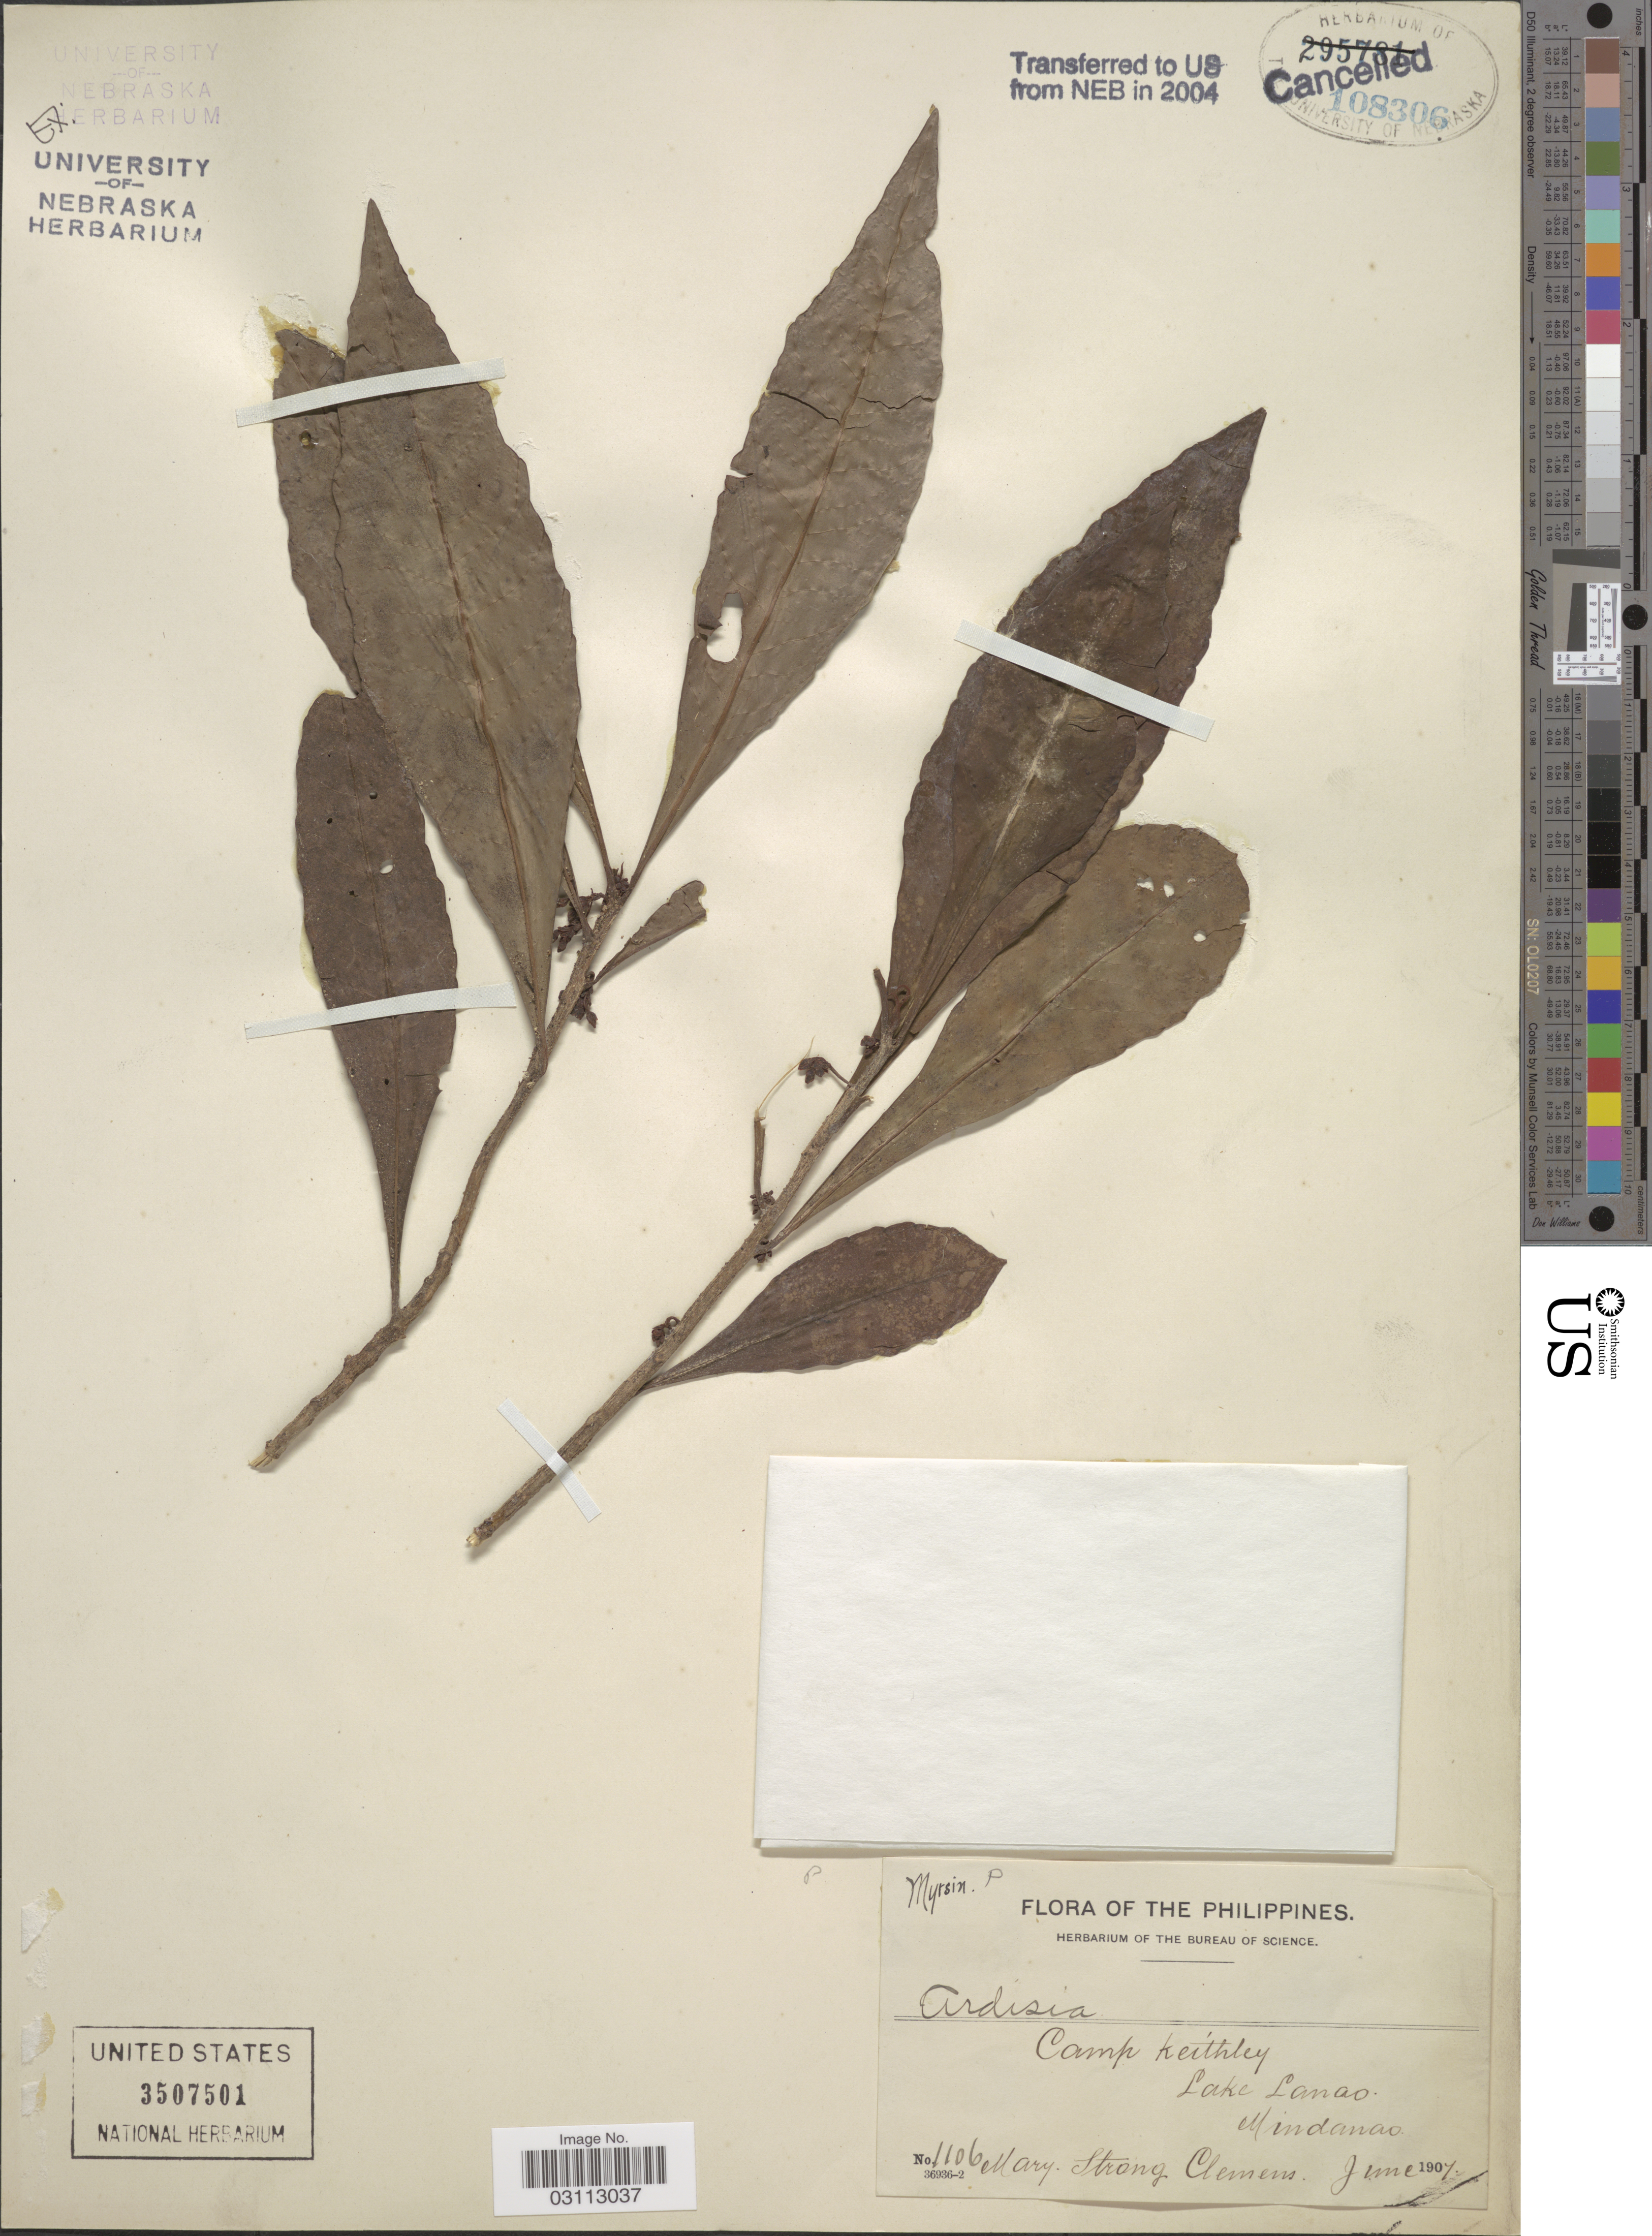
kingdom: Plantae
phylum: Tracheophyta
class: Magnoliopsida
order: Ericales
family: Primulaceae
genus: Ardisia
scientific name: Ardisia sp.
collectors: M. S. Clemens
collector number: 1106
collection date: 1907-06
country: Philippines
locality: Camp Keithley. Lake Lanao. Mindanao.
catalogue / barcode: US 3507501